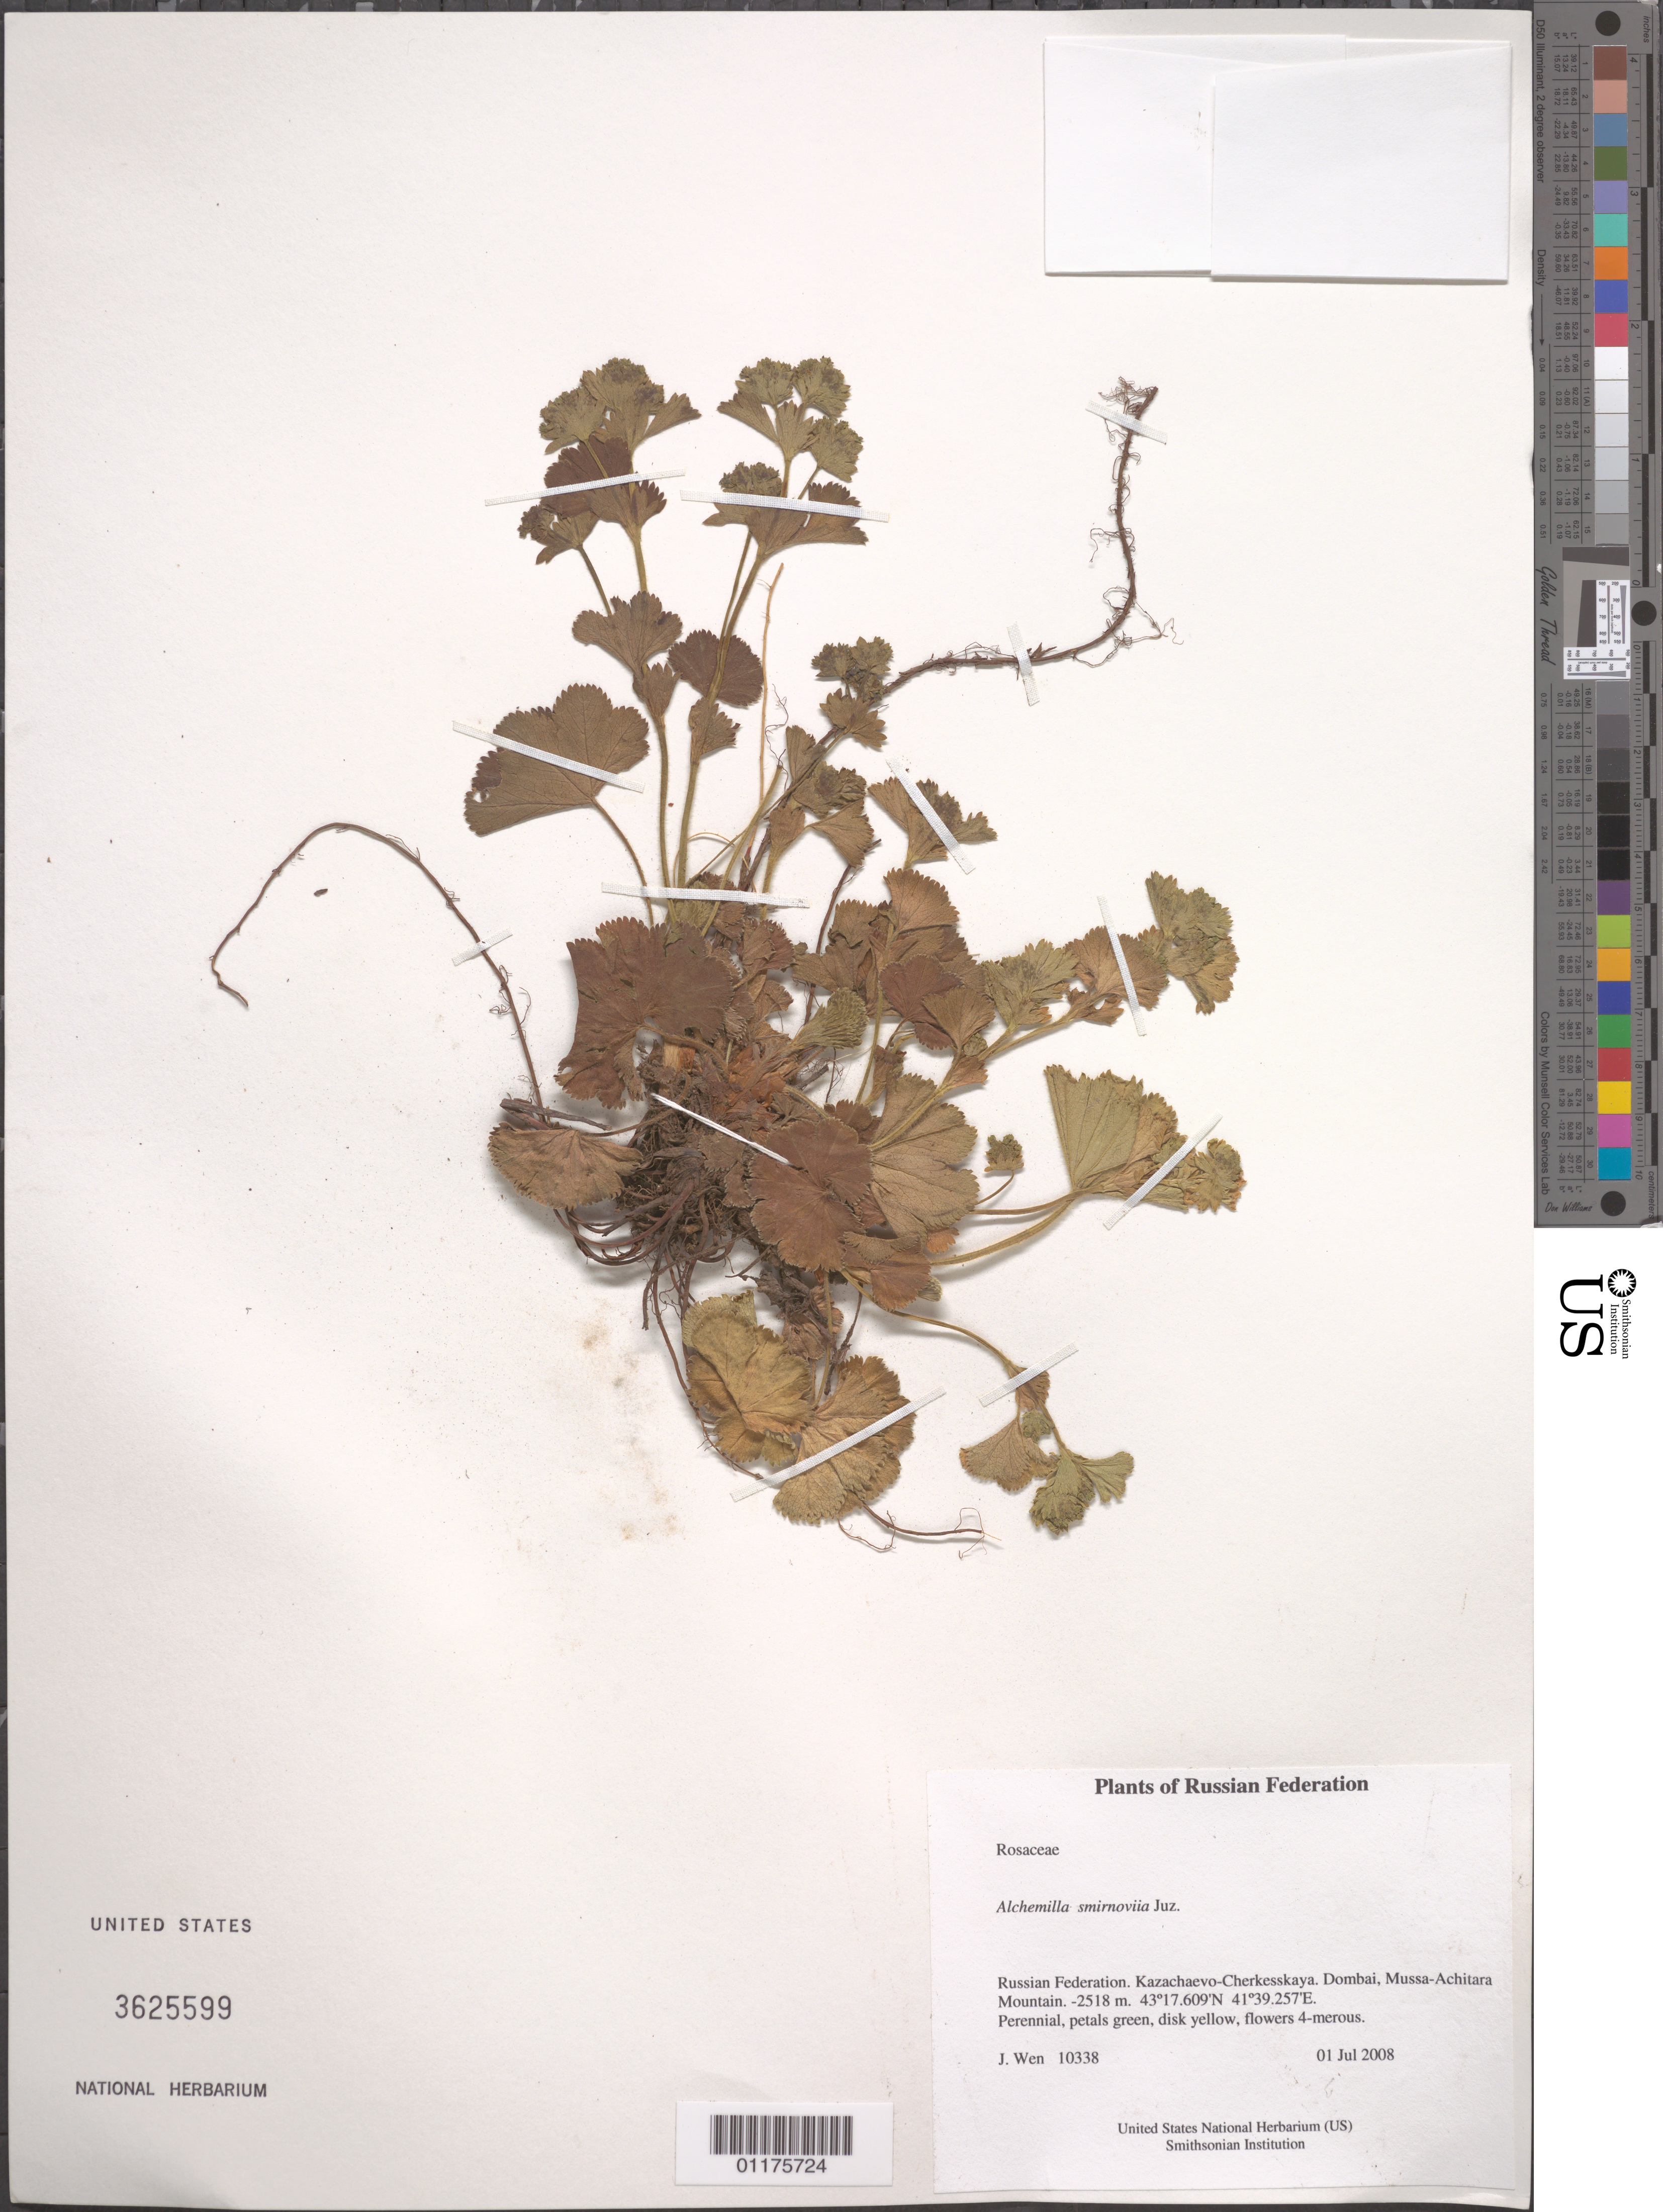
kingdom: Plantae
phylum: Tracheophyta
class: Magnoliopsida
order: Rosales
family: Rosaceae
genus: Alchemilla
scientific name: Alchemilla smirnoviia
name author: Juz.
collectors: J. Wen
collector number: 10338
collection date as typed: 01 Jul 2008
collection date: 2008-07-01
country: Russian Federation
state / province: Karachay-Cherkess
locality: Dombai, Mussa-Achitara Mountain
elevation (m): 2518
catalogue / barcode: US 3625599